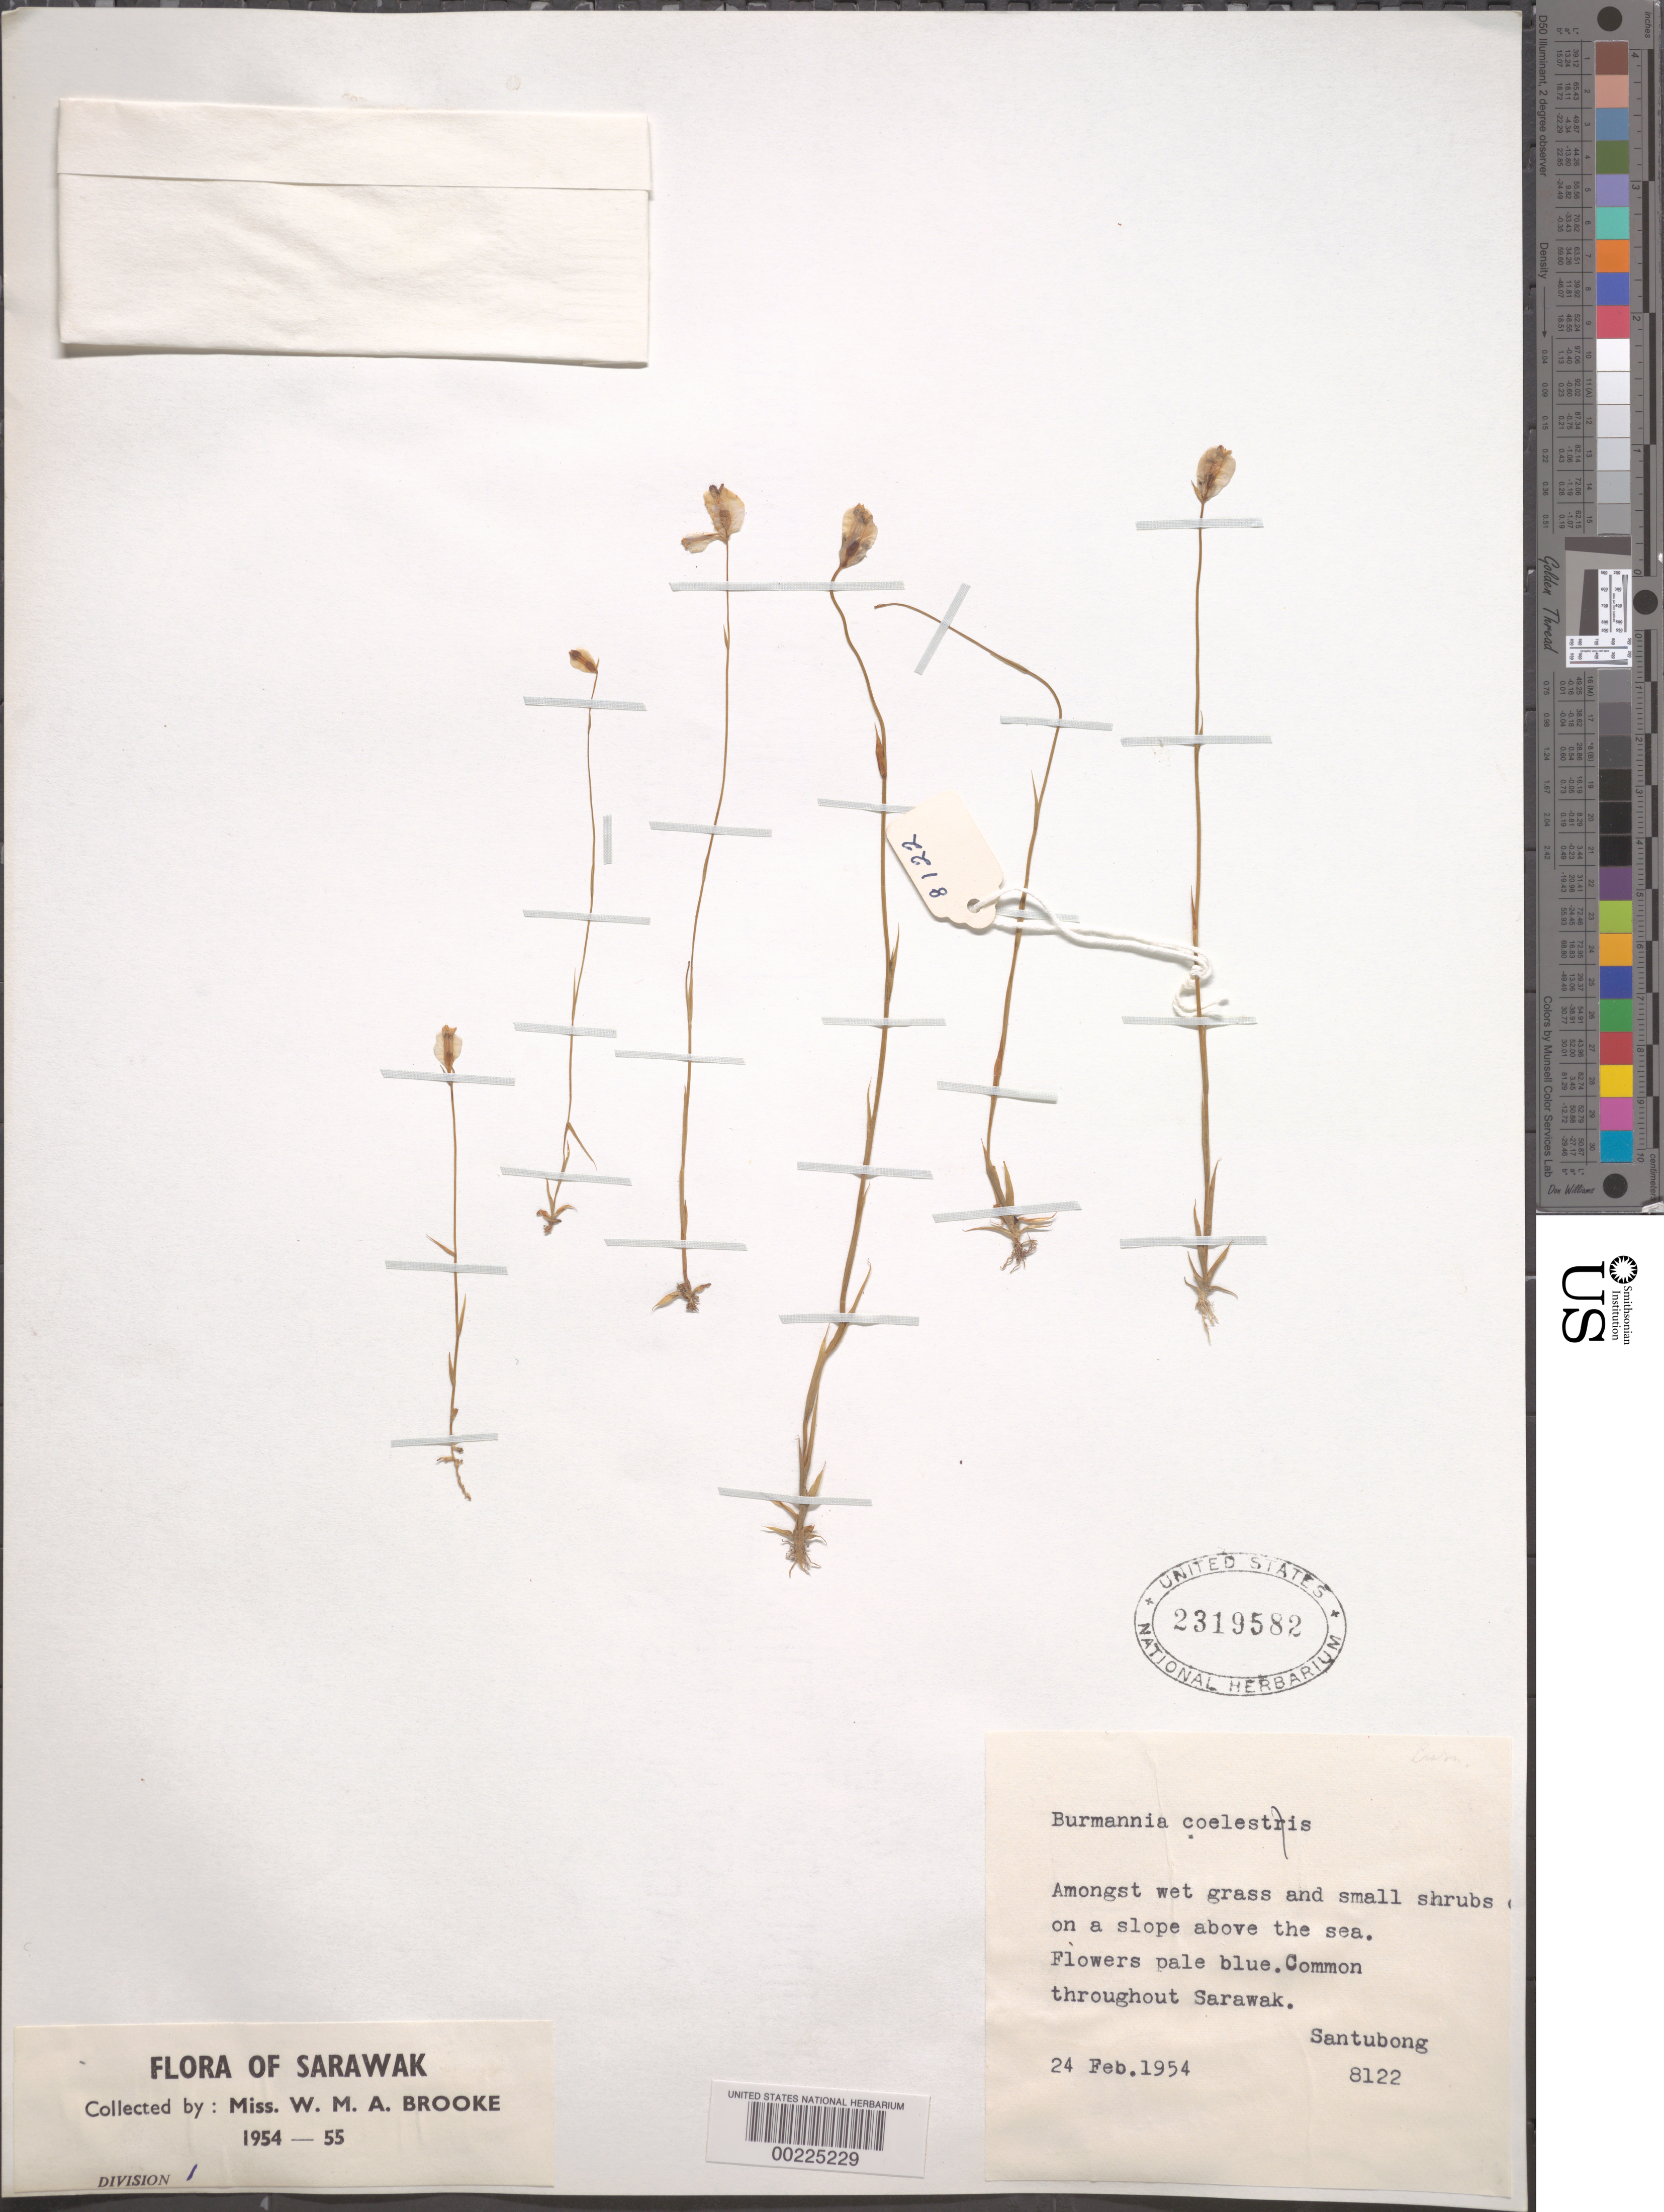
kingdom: Plantae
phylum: Tracheophyta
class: Liliopsida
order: Dioscoreales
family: Burmanniaceae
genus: Burmannia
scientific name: Burmannia coelestis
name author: D. Don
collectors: W. Brooke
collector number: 8122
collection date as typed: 24 Feb 1954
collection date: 1954-02-24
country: Malaysia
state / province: Sarawak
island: Borneo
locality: Santubong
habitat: Among wet grass and small shrubs on a slope above the sea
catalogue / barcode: US 2319582